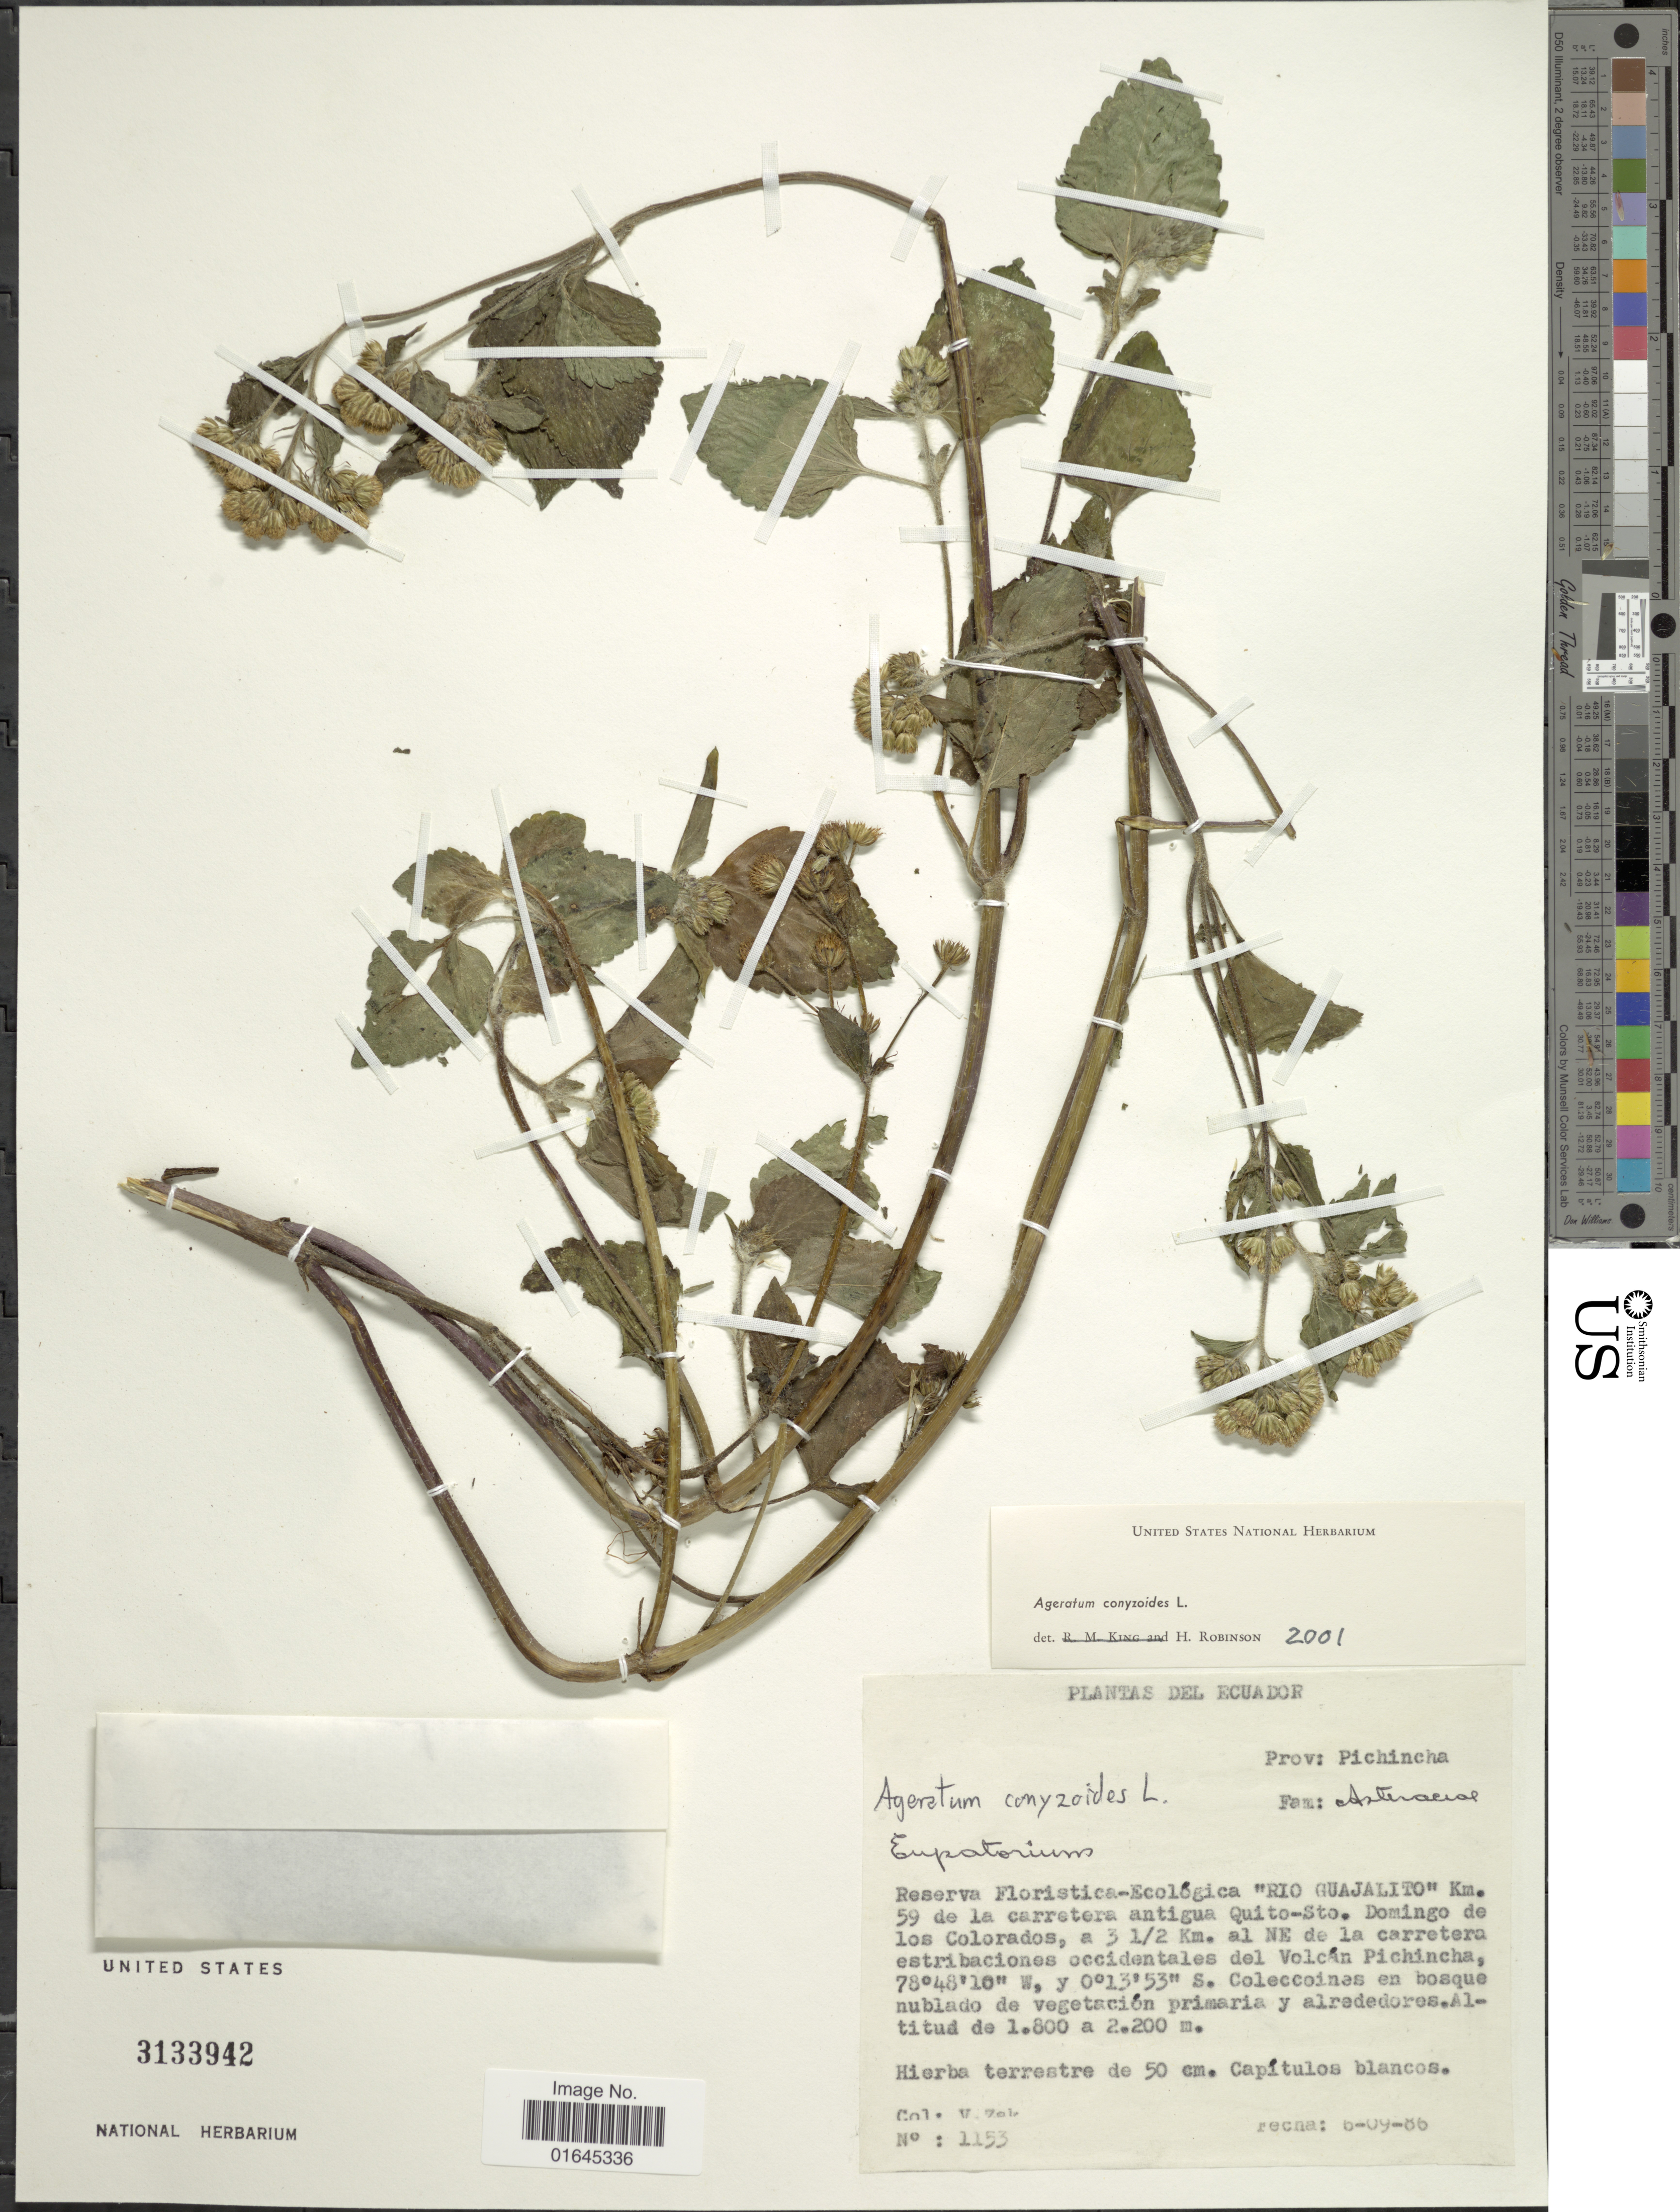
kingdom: Plantae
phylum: Tracheophyta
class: Magnoliopsida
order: Asterales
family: Asteraceae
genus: Ageratum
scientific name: Ageratum conyzoides subsp. conyzoides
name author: L.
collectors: V. Zak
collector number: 1153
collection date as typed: Transcribed d/m/y: 6/9/86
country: Ecuador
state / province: Pichincha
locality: Reserva Floristica - Ecológica "Rio Guajalito" Km. 59 de la carretera antigua Quito-Sto. Domingo de los Colorados, a 3½ Km. al NE de la carretera estribaciones occidentales del Volcán Pichincha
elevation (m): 1800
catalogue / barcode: US 3133942